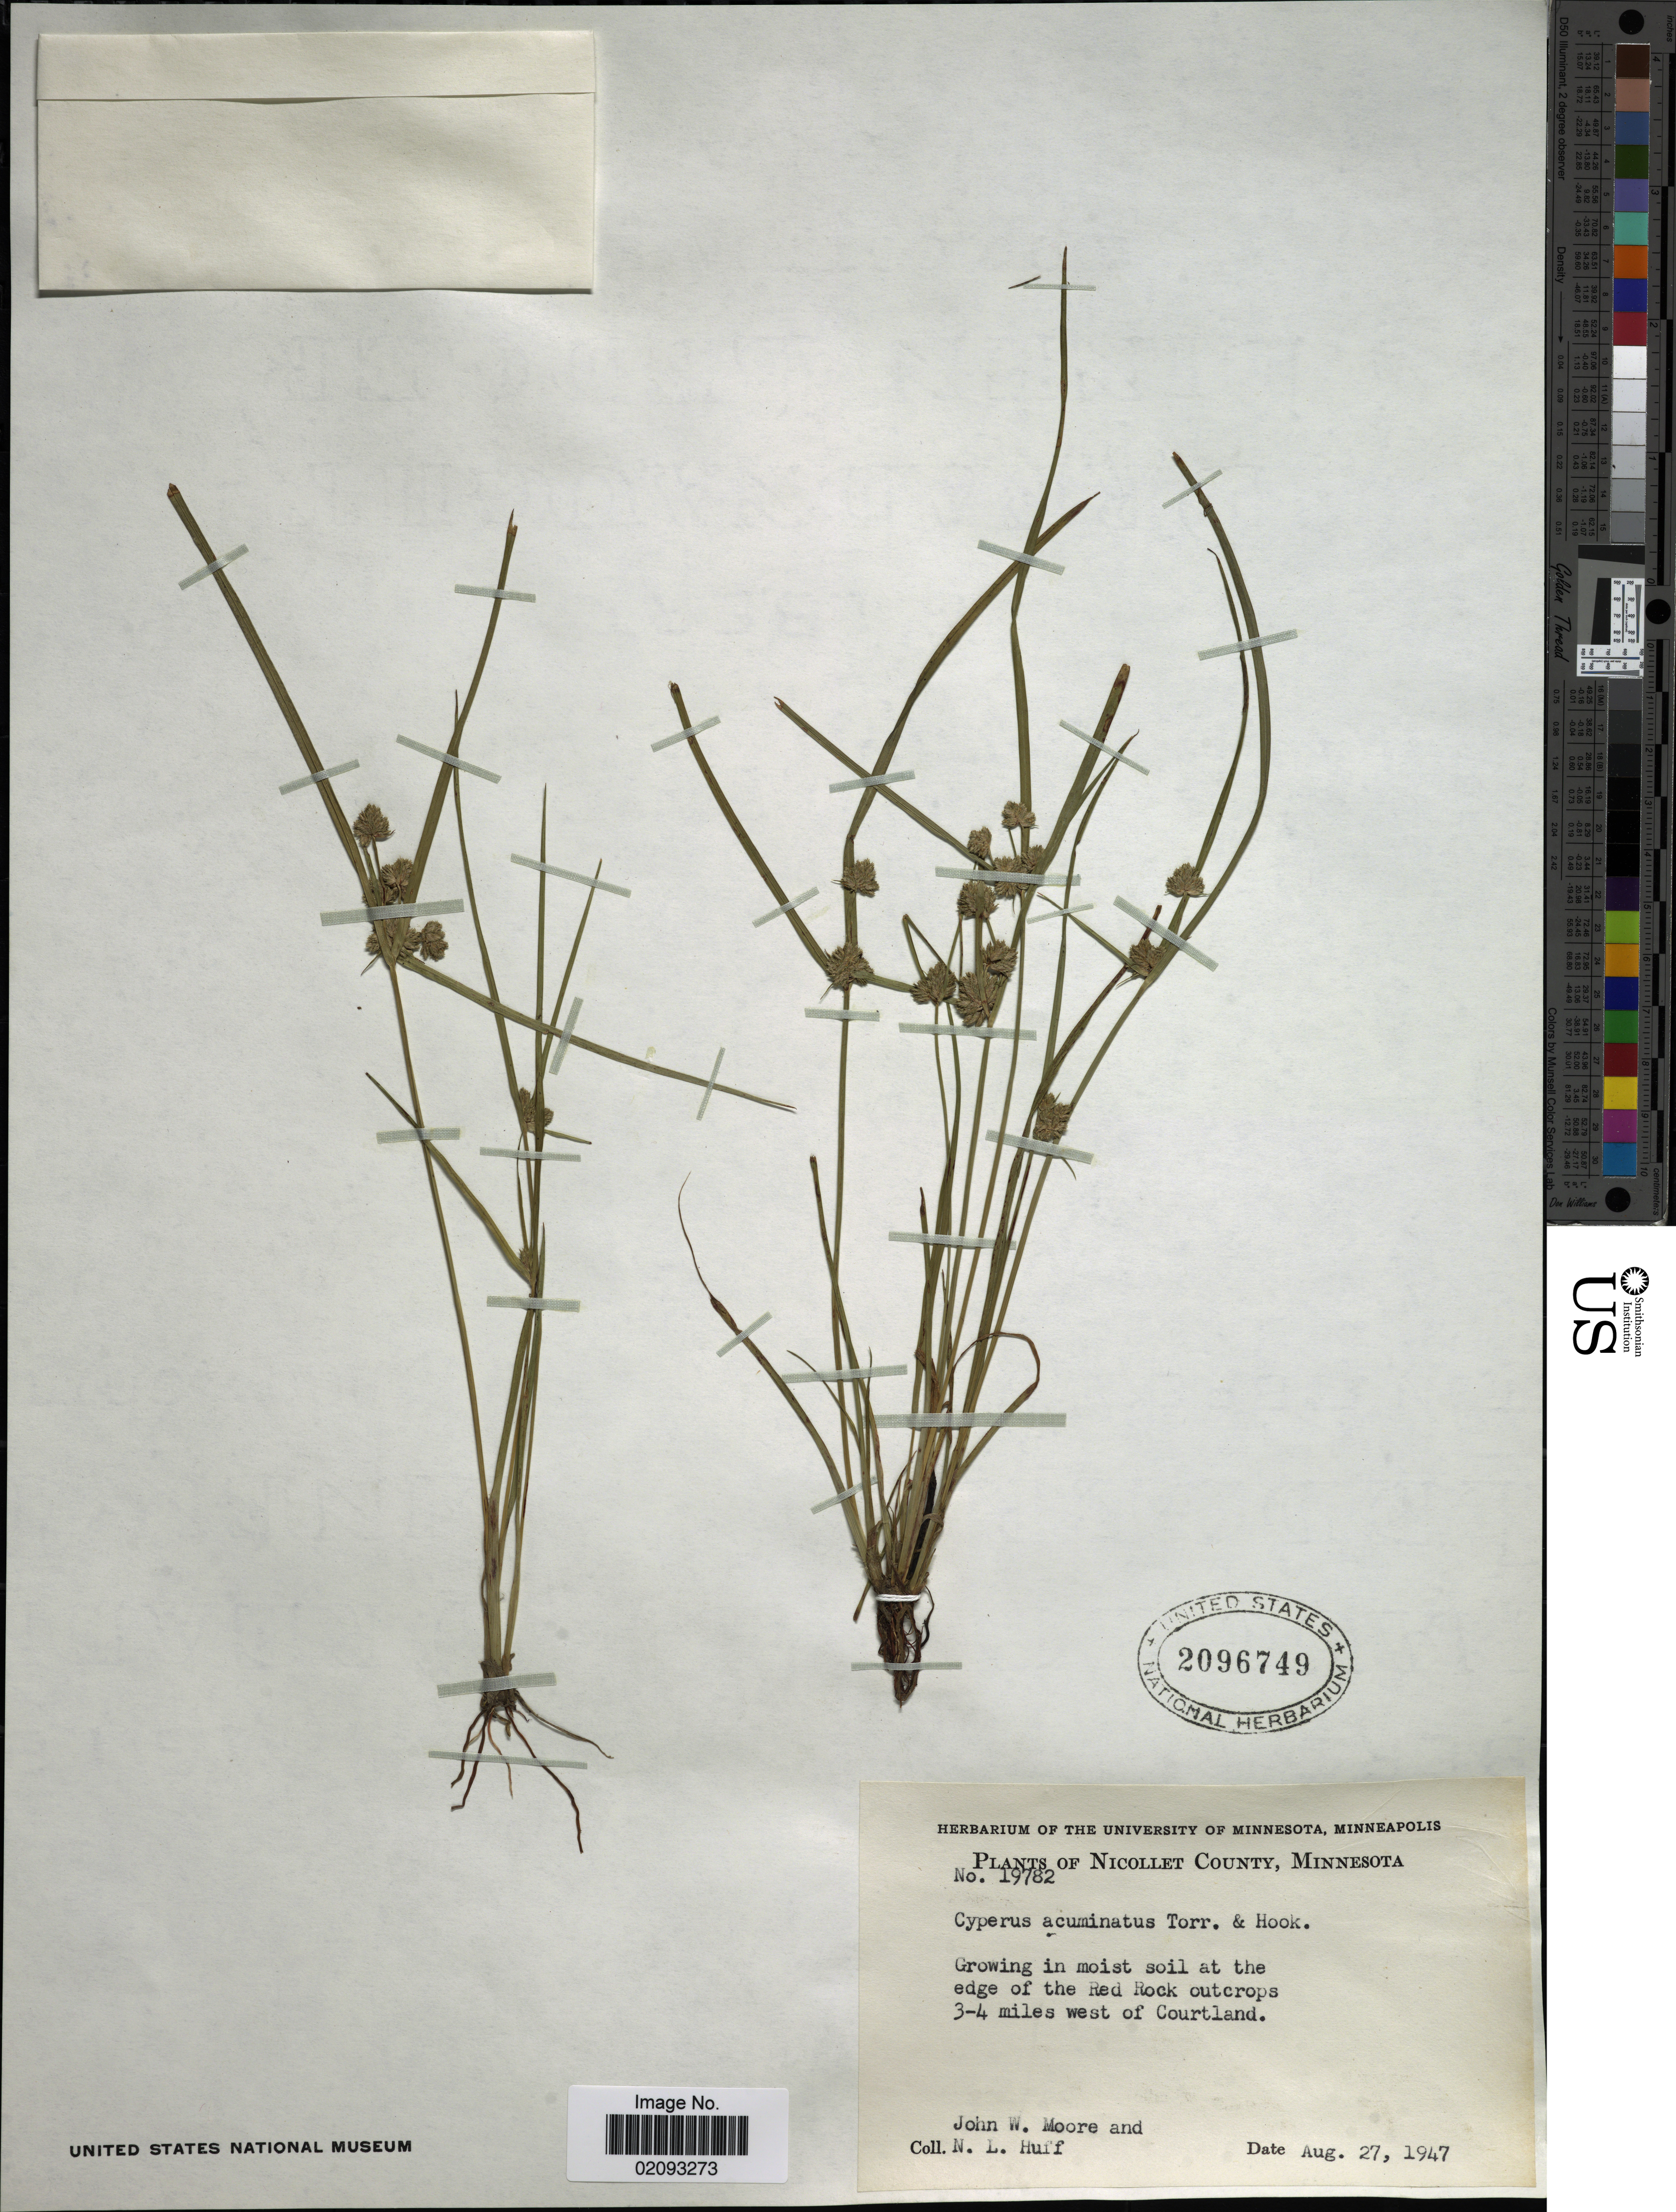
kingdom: Plantae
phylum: Tracheophyta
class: Liliopsida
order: Poales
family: Cyperaceae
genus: Cyperus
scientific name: Cyperus acuminatus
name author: Torr. & Hook.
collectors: J. Moore & N. Huff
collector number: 19782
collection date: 1947-08-27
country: United States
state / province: Minnesota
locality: Nicollet County. 3-4 miles west of Courtland. Red Rocks outcrops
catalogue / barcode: US 2096749